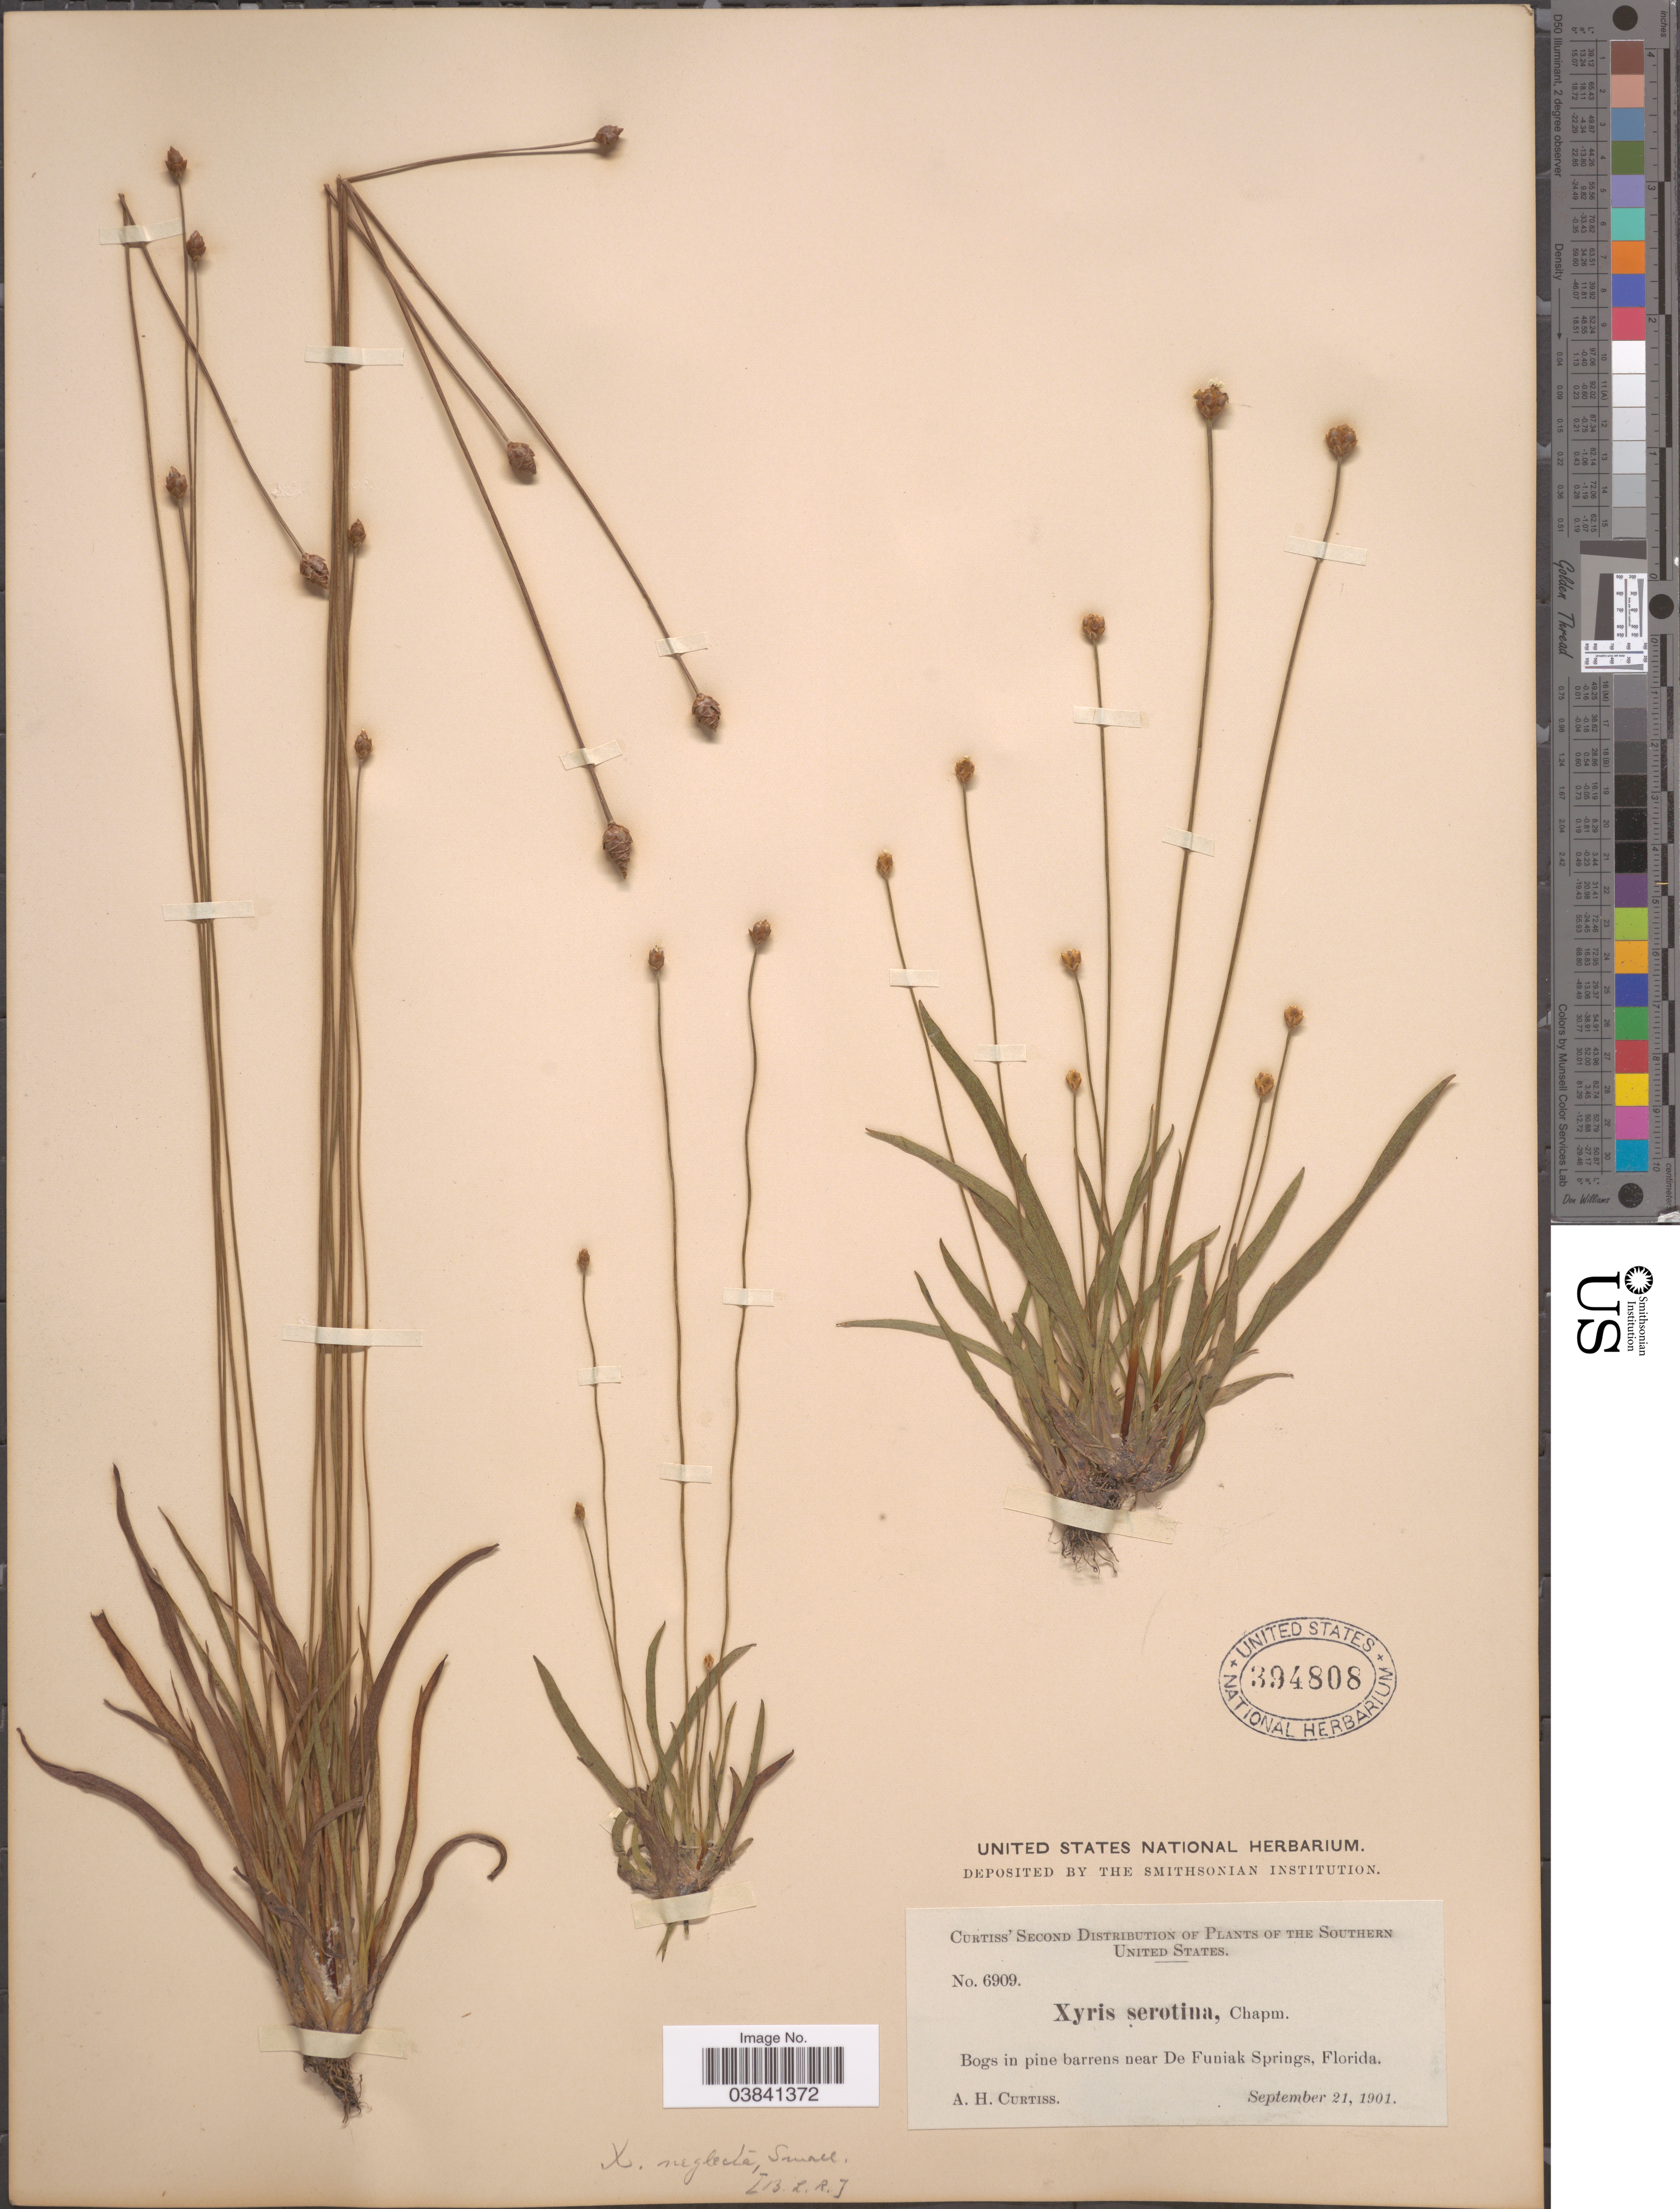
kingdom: Plantae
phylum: Tracheophyta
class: Liliopsida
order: Poales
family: Xyridaceae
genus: Xyris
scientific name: Xyris difformis var. curtissii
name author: (Malme) Kral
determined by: Kral, Robert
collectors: A. H. Curtiss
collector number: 6909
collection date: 1901-09-21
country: United States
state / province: Florida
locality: Southern United States. Bogs in pine barrens near De Funiak Springs.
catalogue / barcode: US 394808